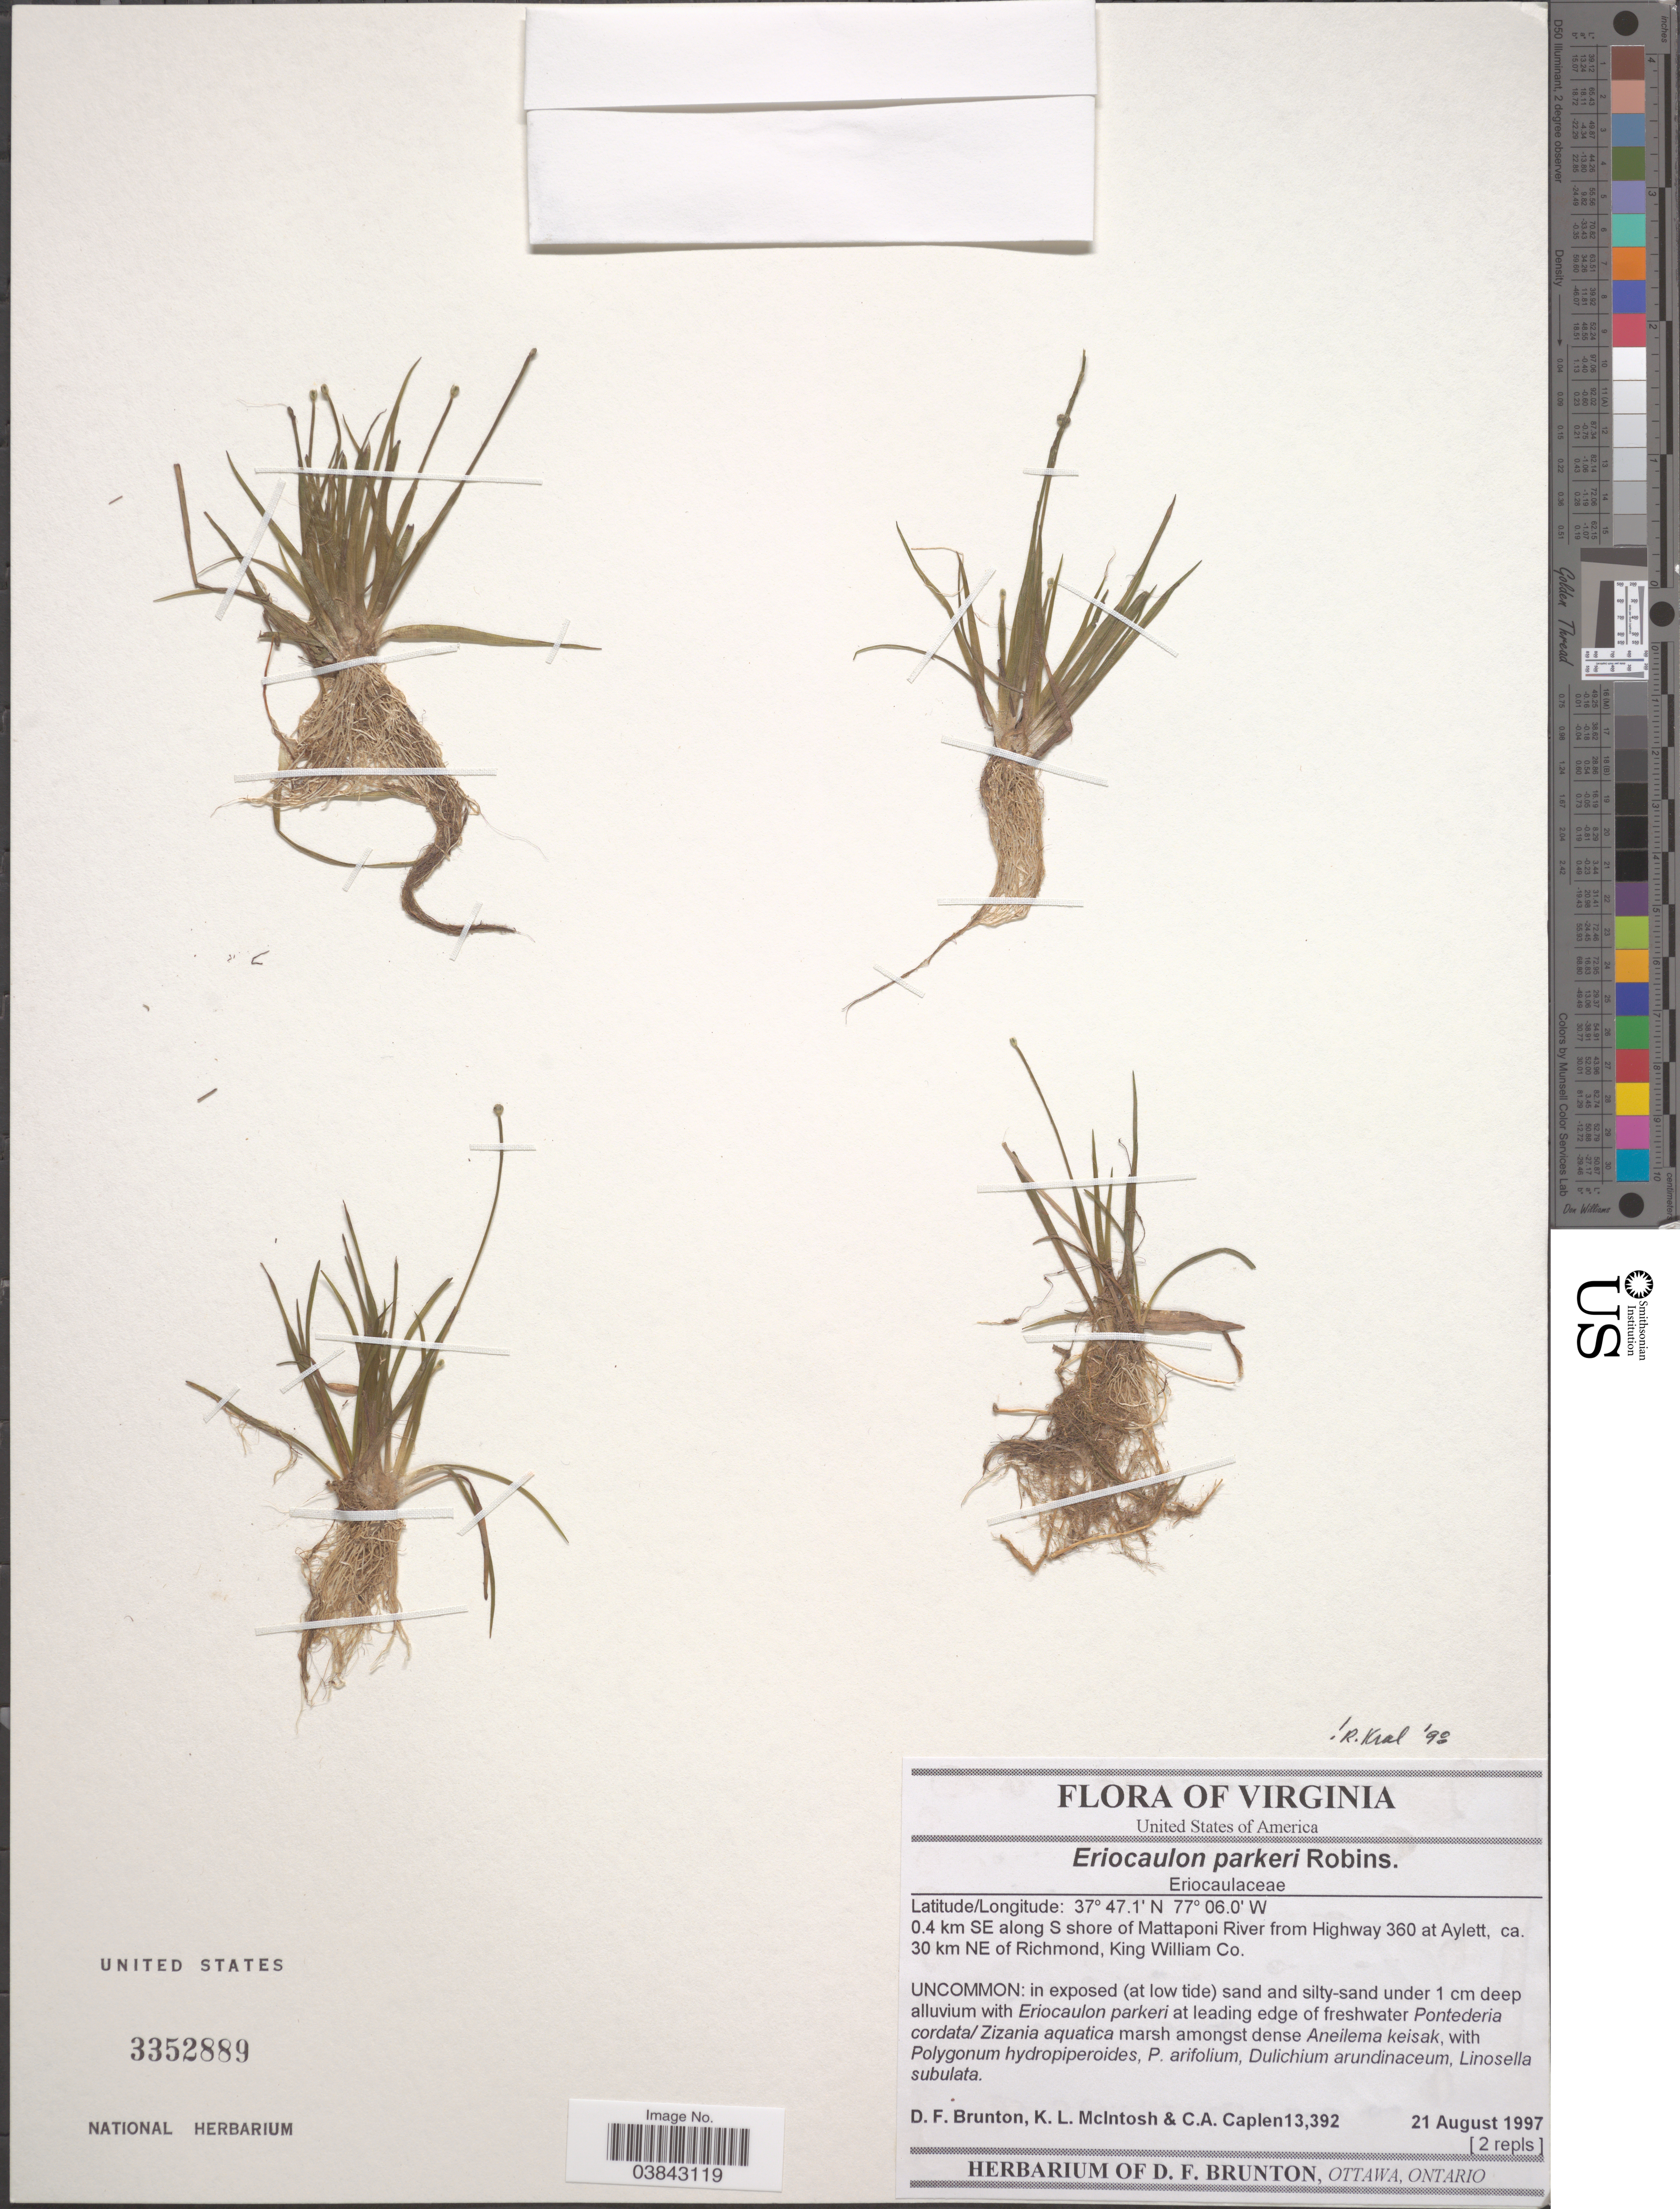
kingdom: Plantae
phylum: Tracheophyta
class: Liliopsida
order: Poales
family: Eriocaulaceae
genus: Eriocaulon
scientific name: Eriocaulon parkeri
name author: B.L. Rob.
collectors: D. Brunton, K. McIntosh & C. Caplen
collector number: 13392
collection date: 1997-08-21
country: United States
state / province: Virginia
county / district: King William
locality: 0.4 km SE along S shore of Mattaponi River from Highway 360 at Aylett, ca. 30 km NE of Richmond.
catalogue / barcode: US 3352889